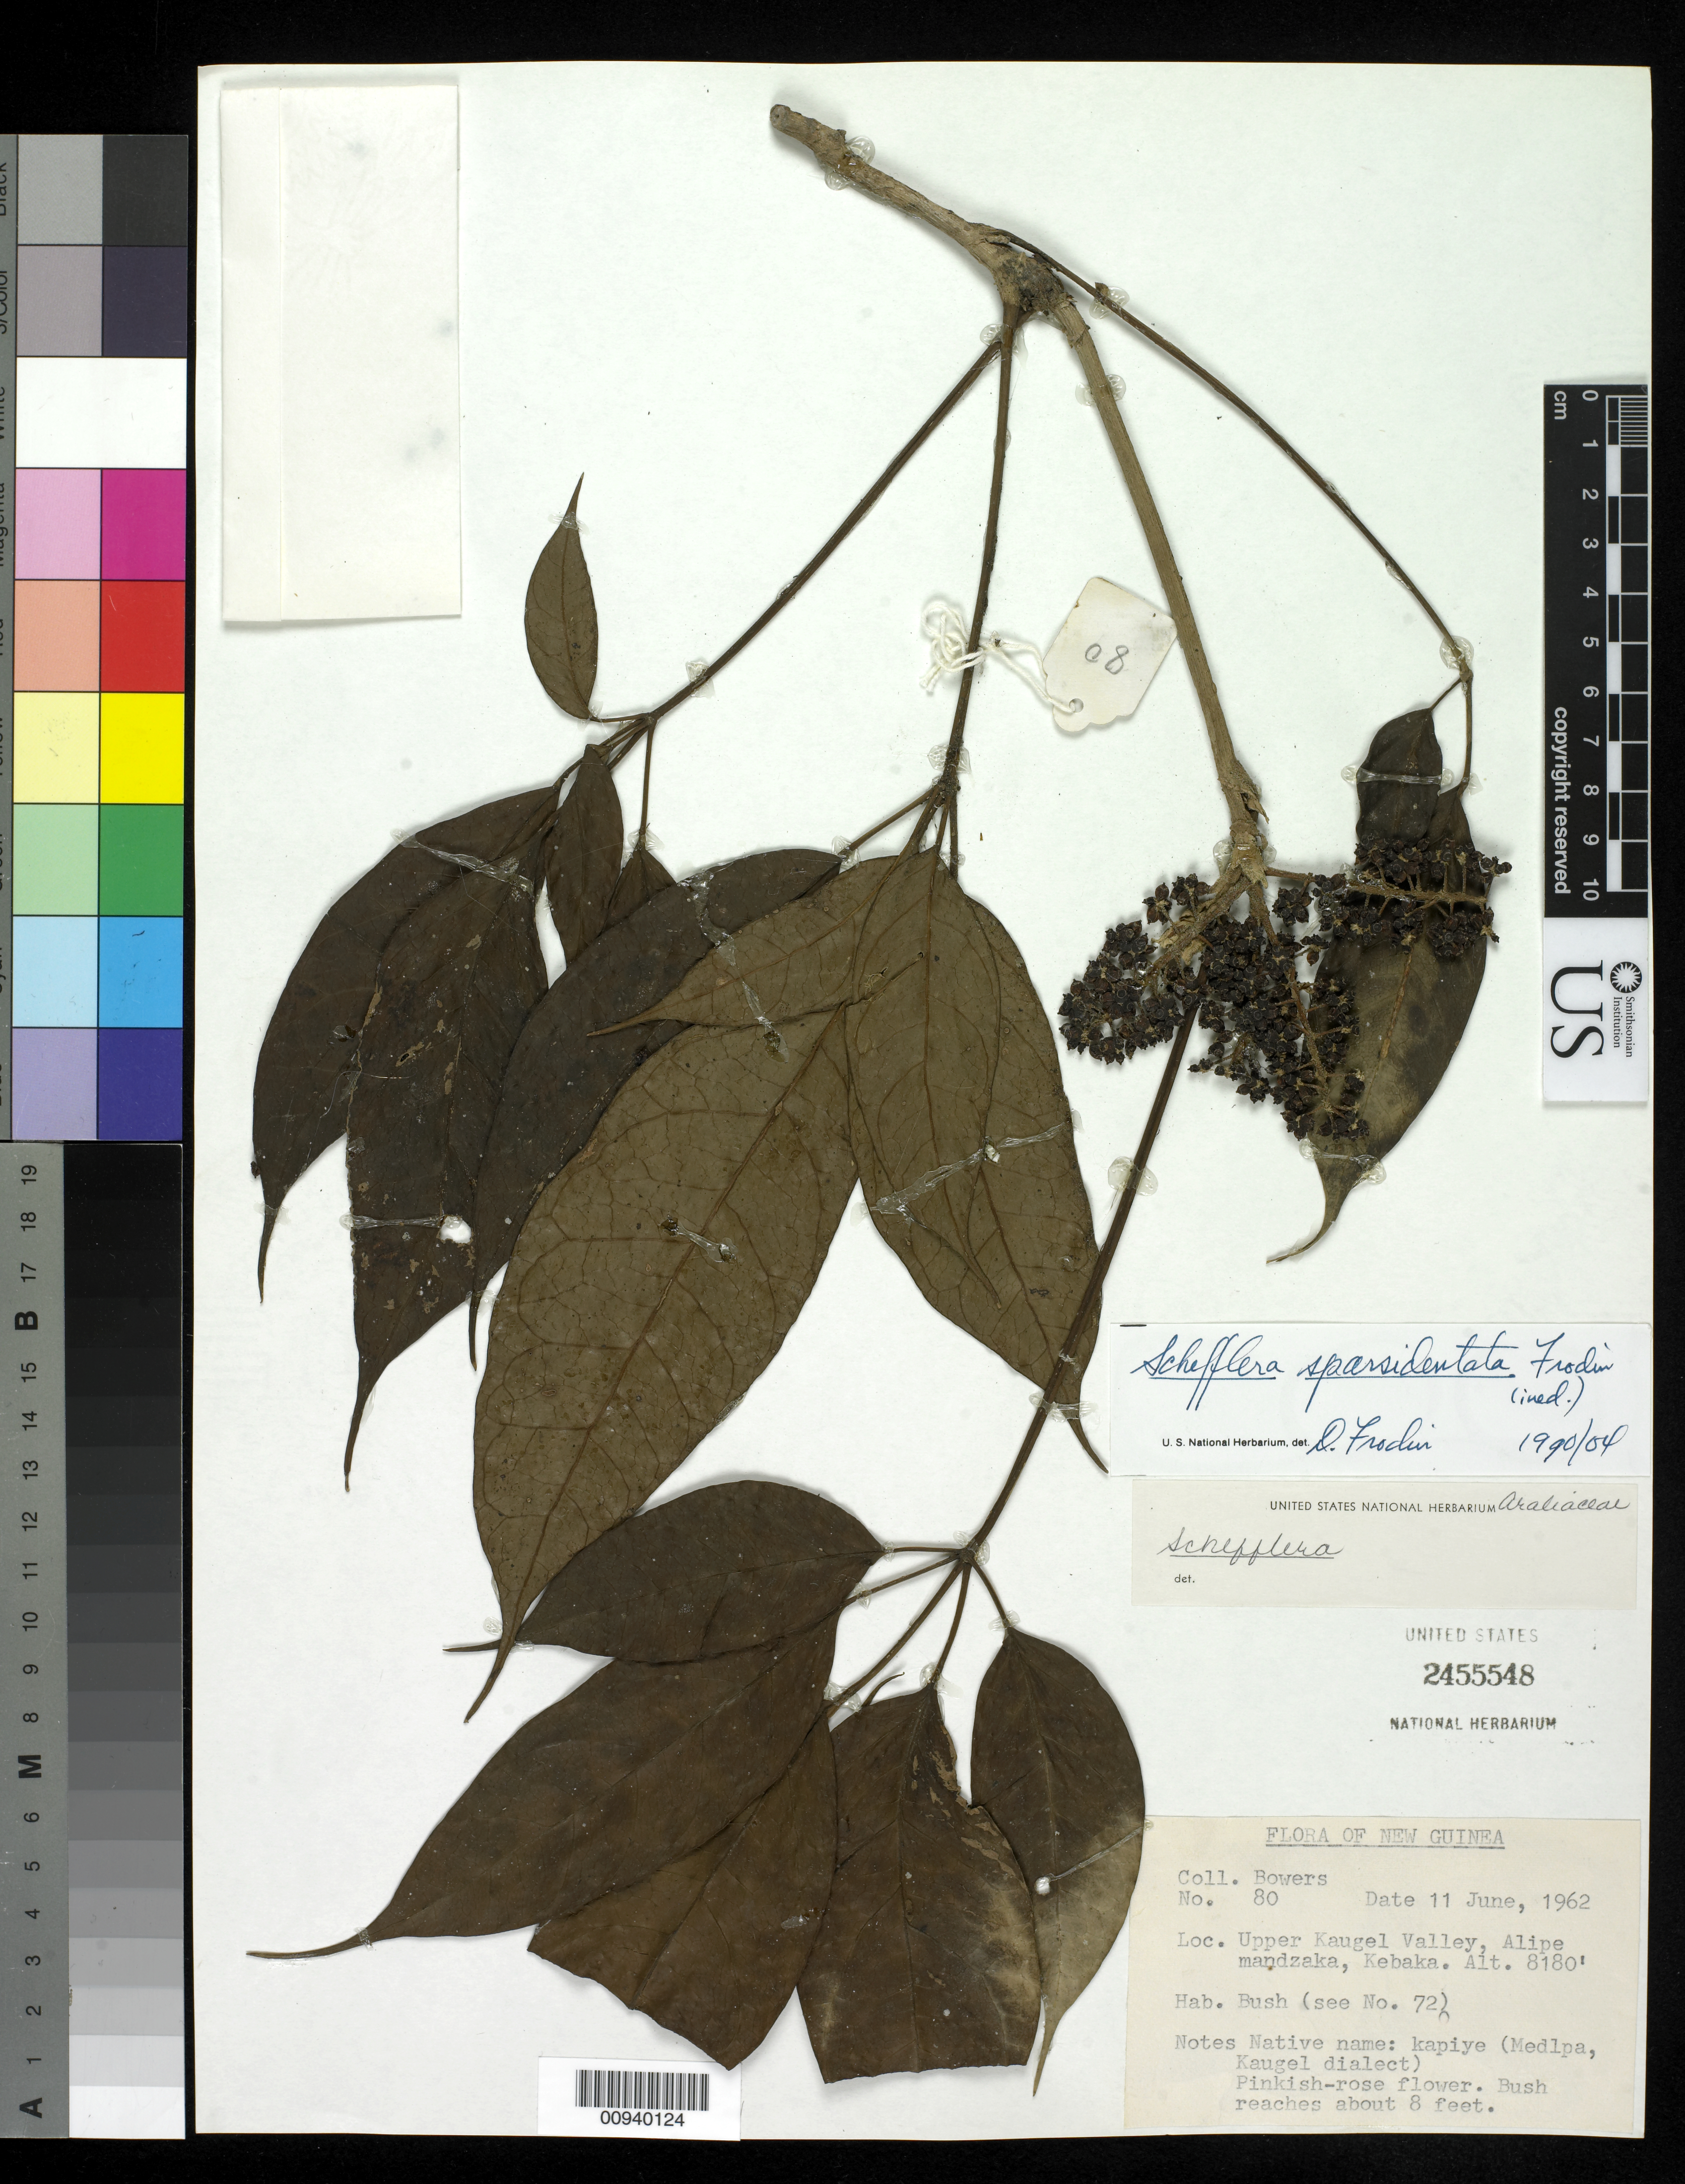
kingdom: Plantae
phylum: Tracheophyta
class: Magnoliopsida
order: Apiales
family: Araliaceae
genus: Schefflera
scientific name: Schefflera sp.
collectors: N. Bowers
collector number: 80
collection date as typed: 11 Jun 1962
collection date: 1962-06-11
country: Papua New Guinea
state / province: Western Highlands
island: New Guinea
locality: Upper Kaugel Valley, Alipe mandzaka, Kebaka.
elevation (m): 2493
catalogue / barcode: US 2455548